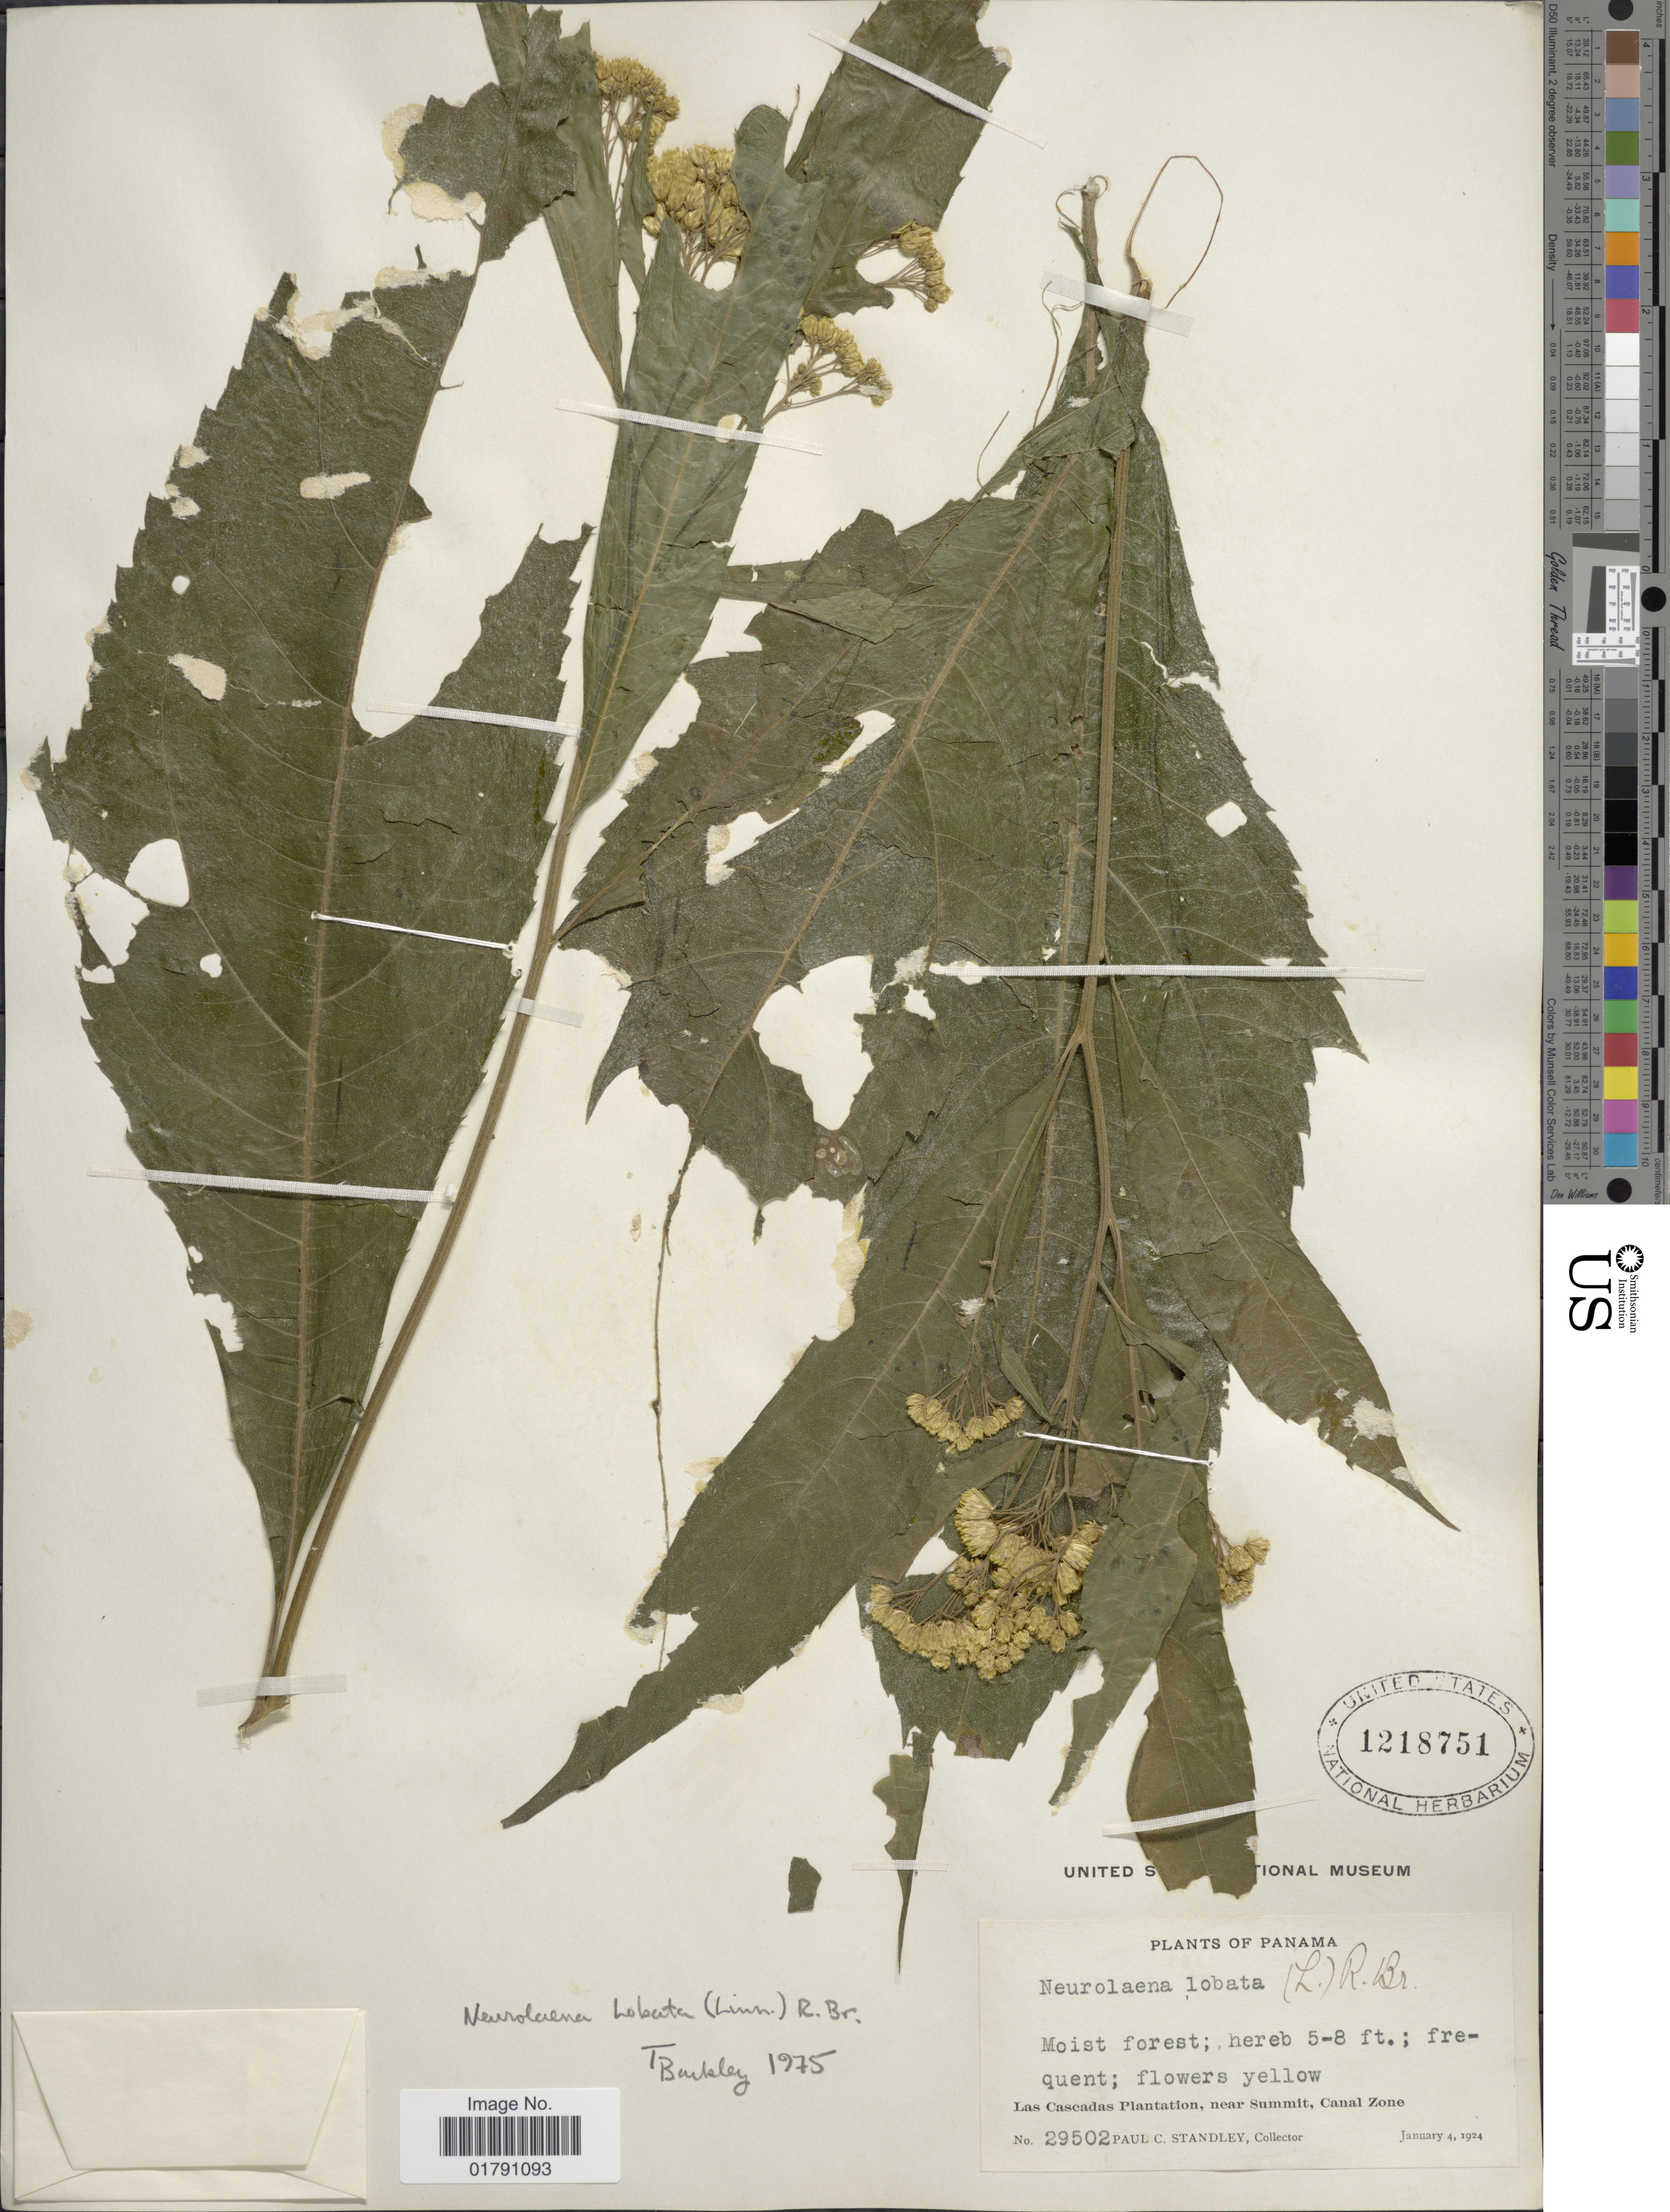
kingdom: Plantae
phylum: Tracheophyta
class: Magnoliopsida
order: Asterales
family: Asteraceae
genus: Neurolaena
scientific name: Neurolaena lobata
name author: (L.) R. Br. ex Cass.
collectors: P. C. Standley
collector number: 29502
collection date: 1924-01-04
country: Panama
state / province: Colón / Panamá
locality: Las Cascadas Plantation, near Summit, Canal Zone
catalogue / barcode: US 1218751